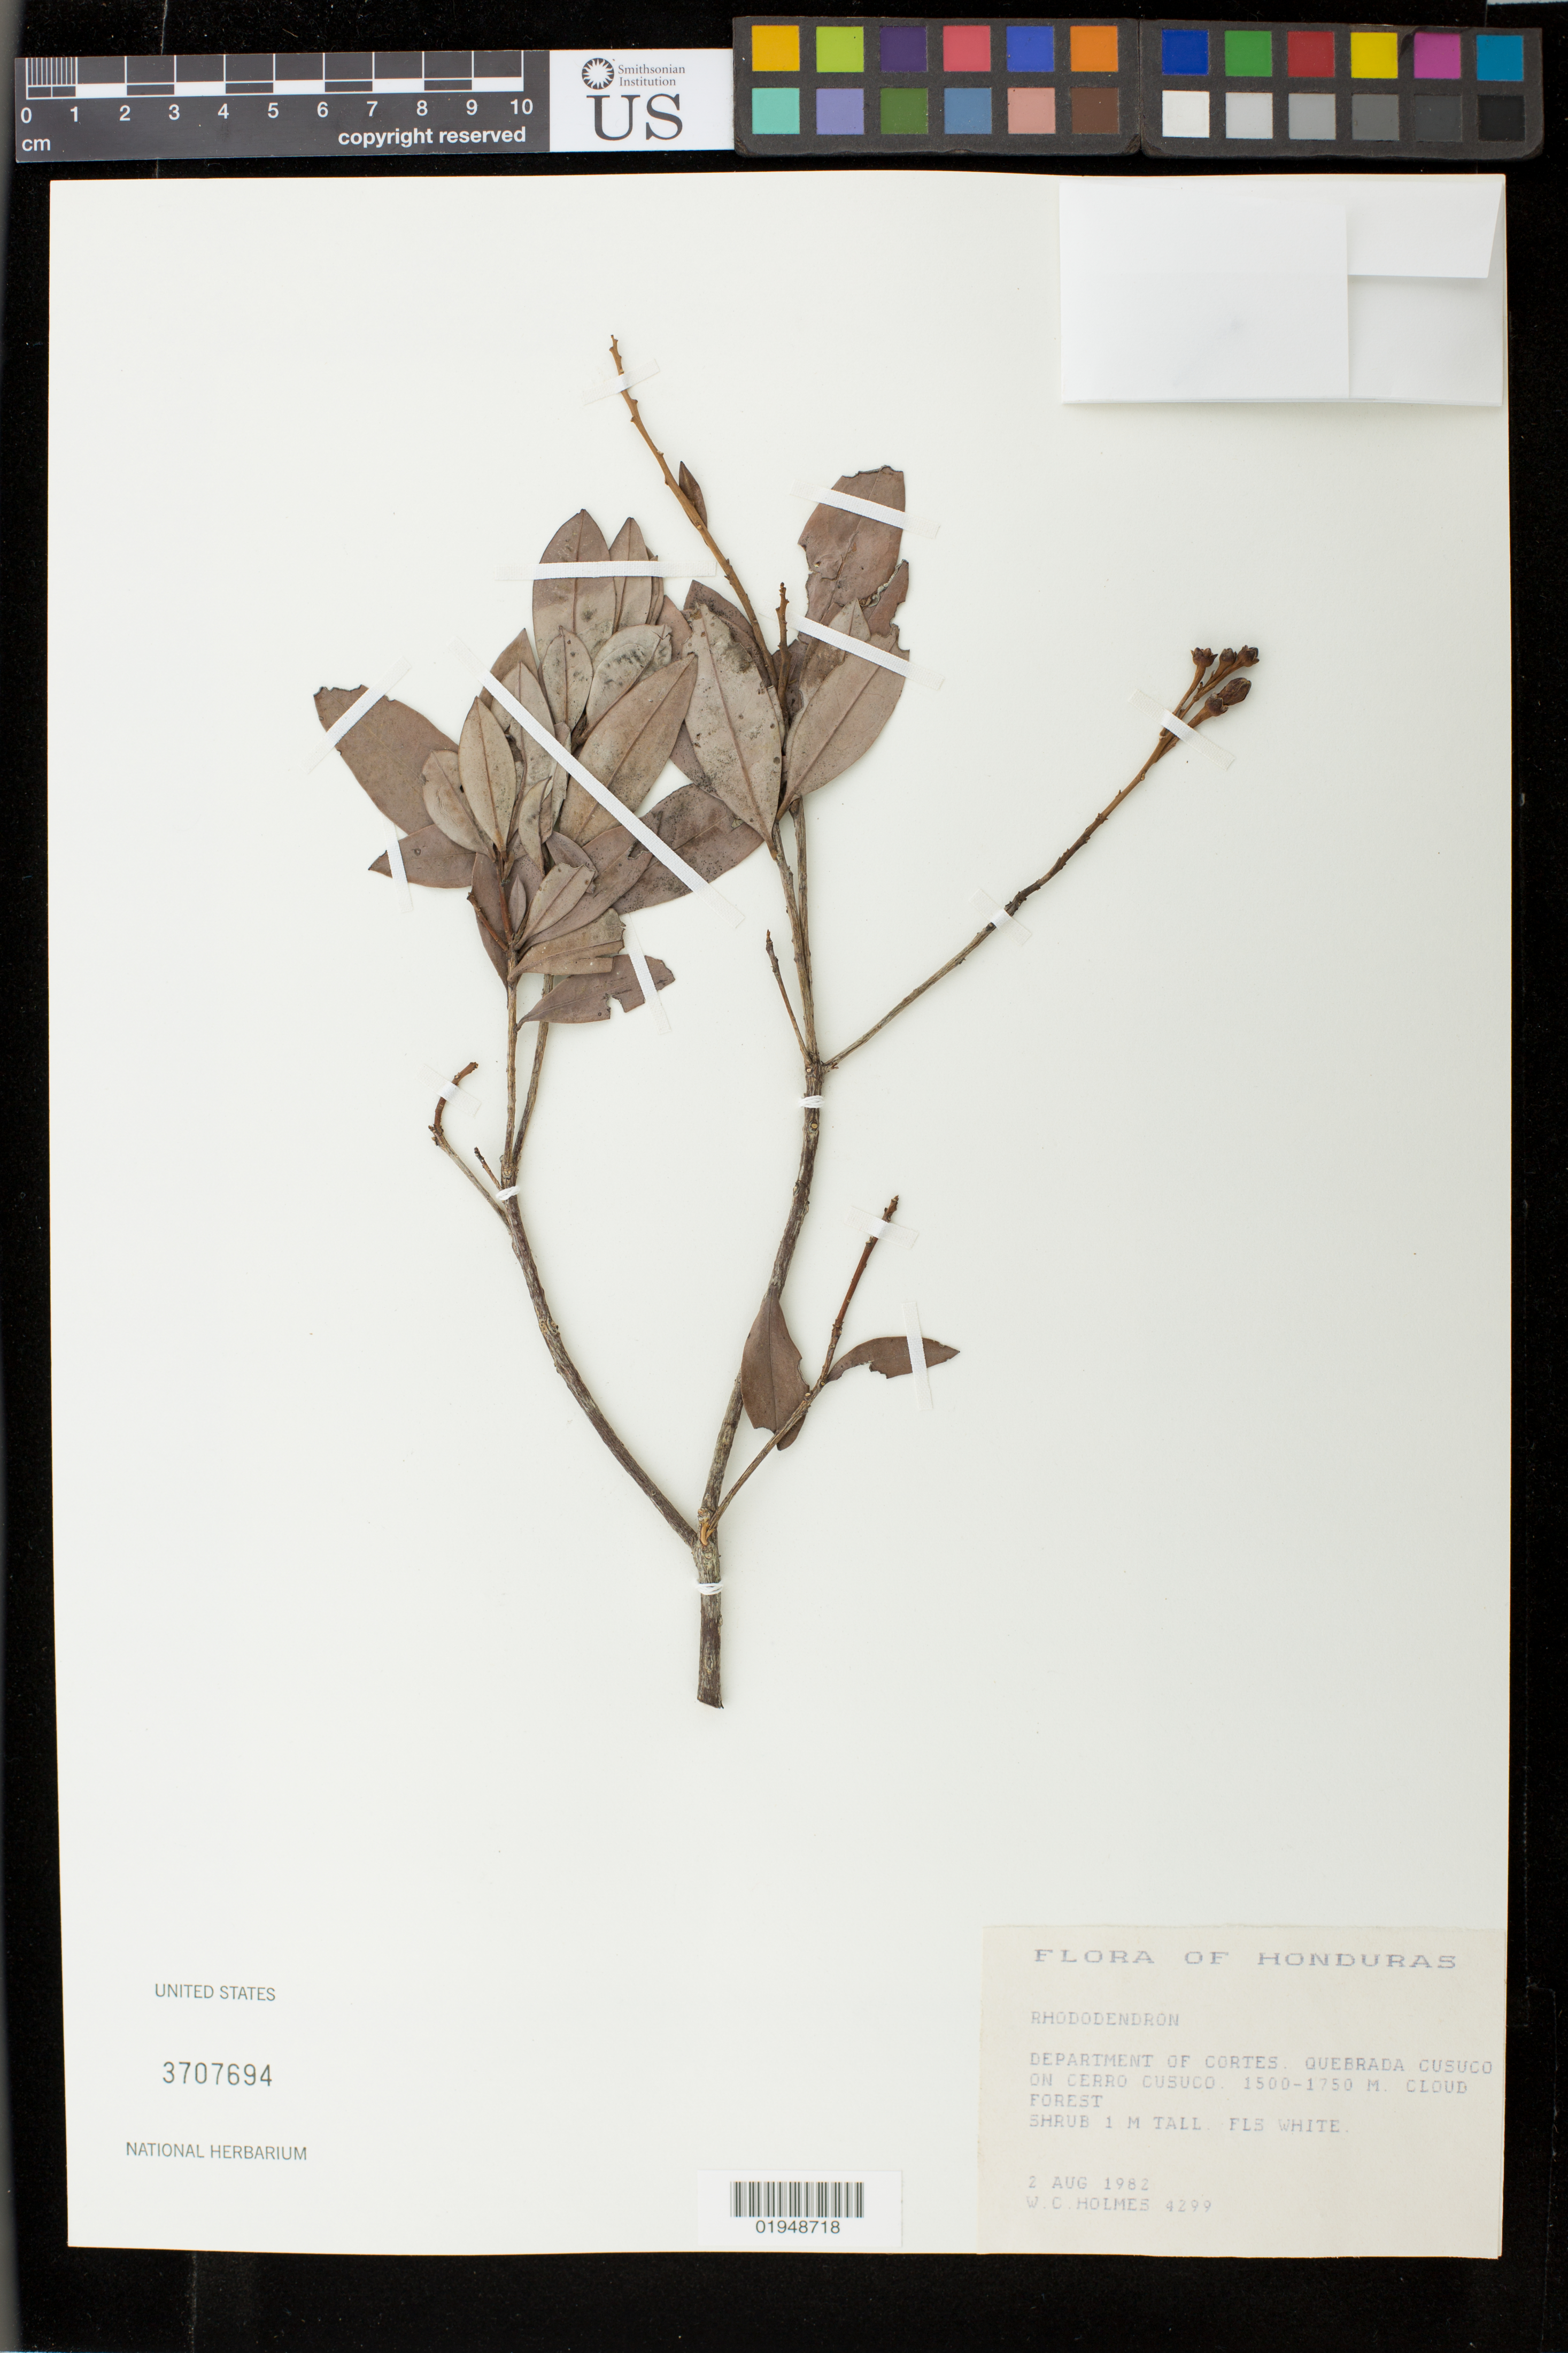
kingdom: Plantae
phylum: Tracheophyta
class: Magnoliopsida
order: Ericales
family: Ericaceae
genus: Rhododendron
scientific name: Rhododendron sp.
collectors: W. C. Holmes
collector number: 4299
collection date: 1982-08-02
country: Honduras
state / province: Cortés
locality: Quebrada Cusuco on Cerro Cusuco.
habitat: Cloud forest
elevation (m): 1500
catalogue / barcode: US 3707694